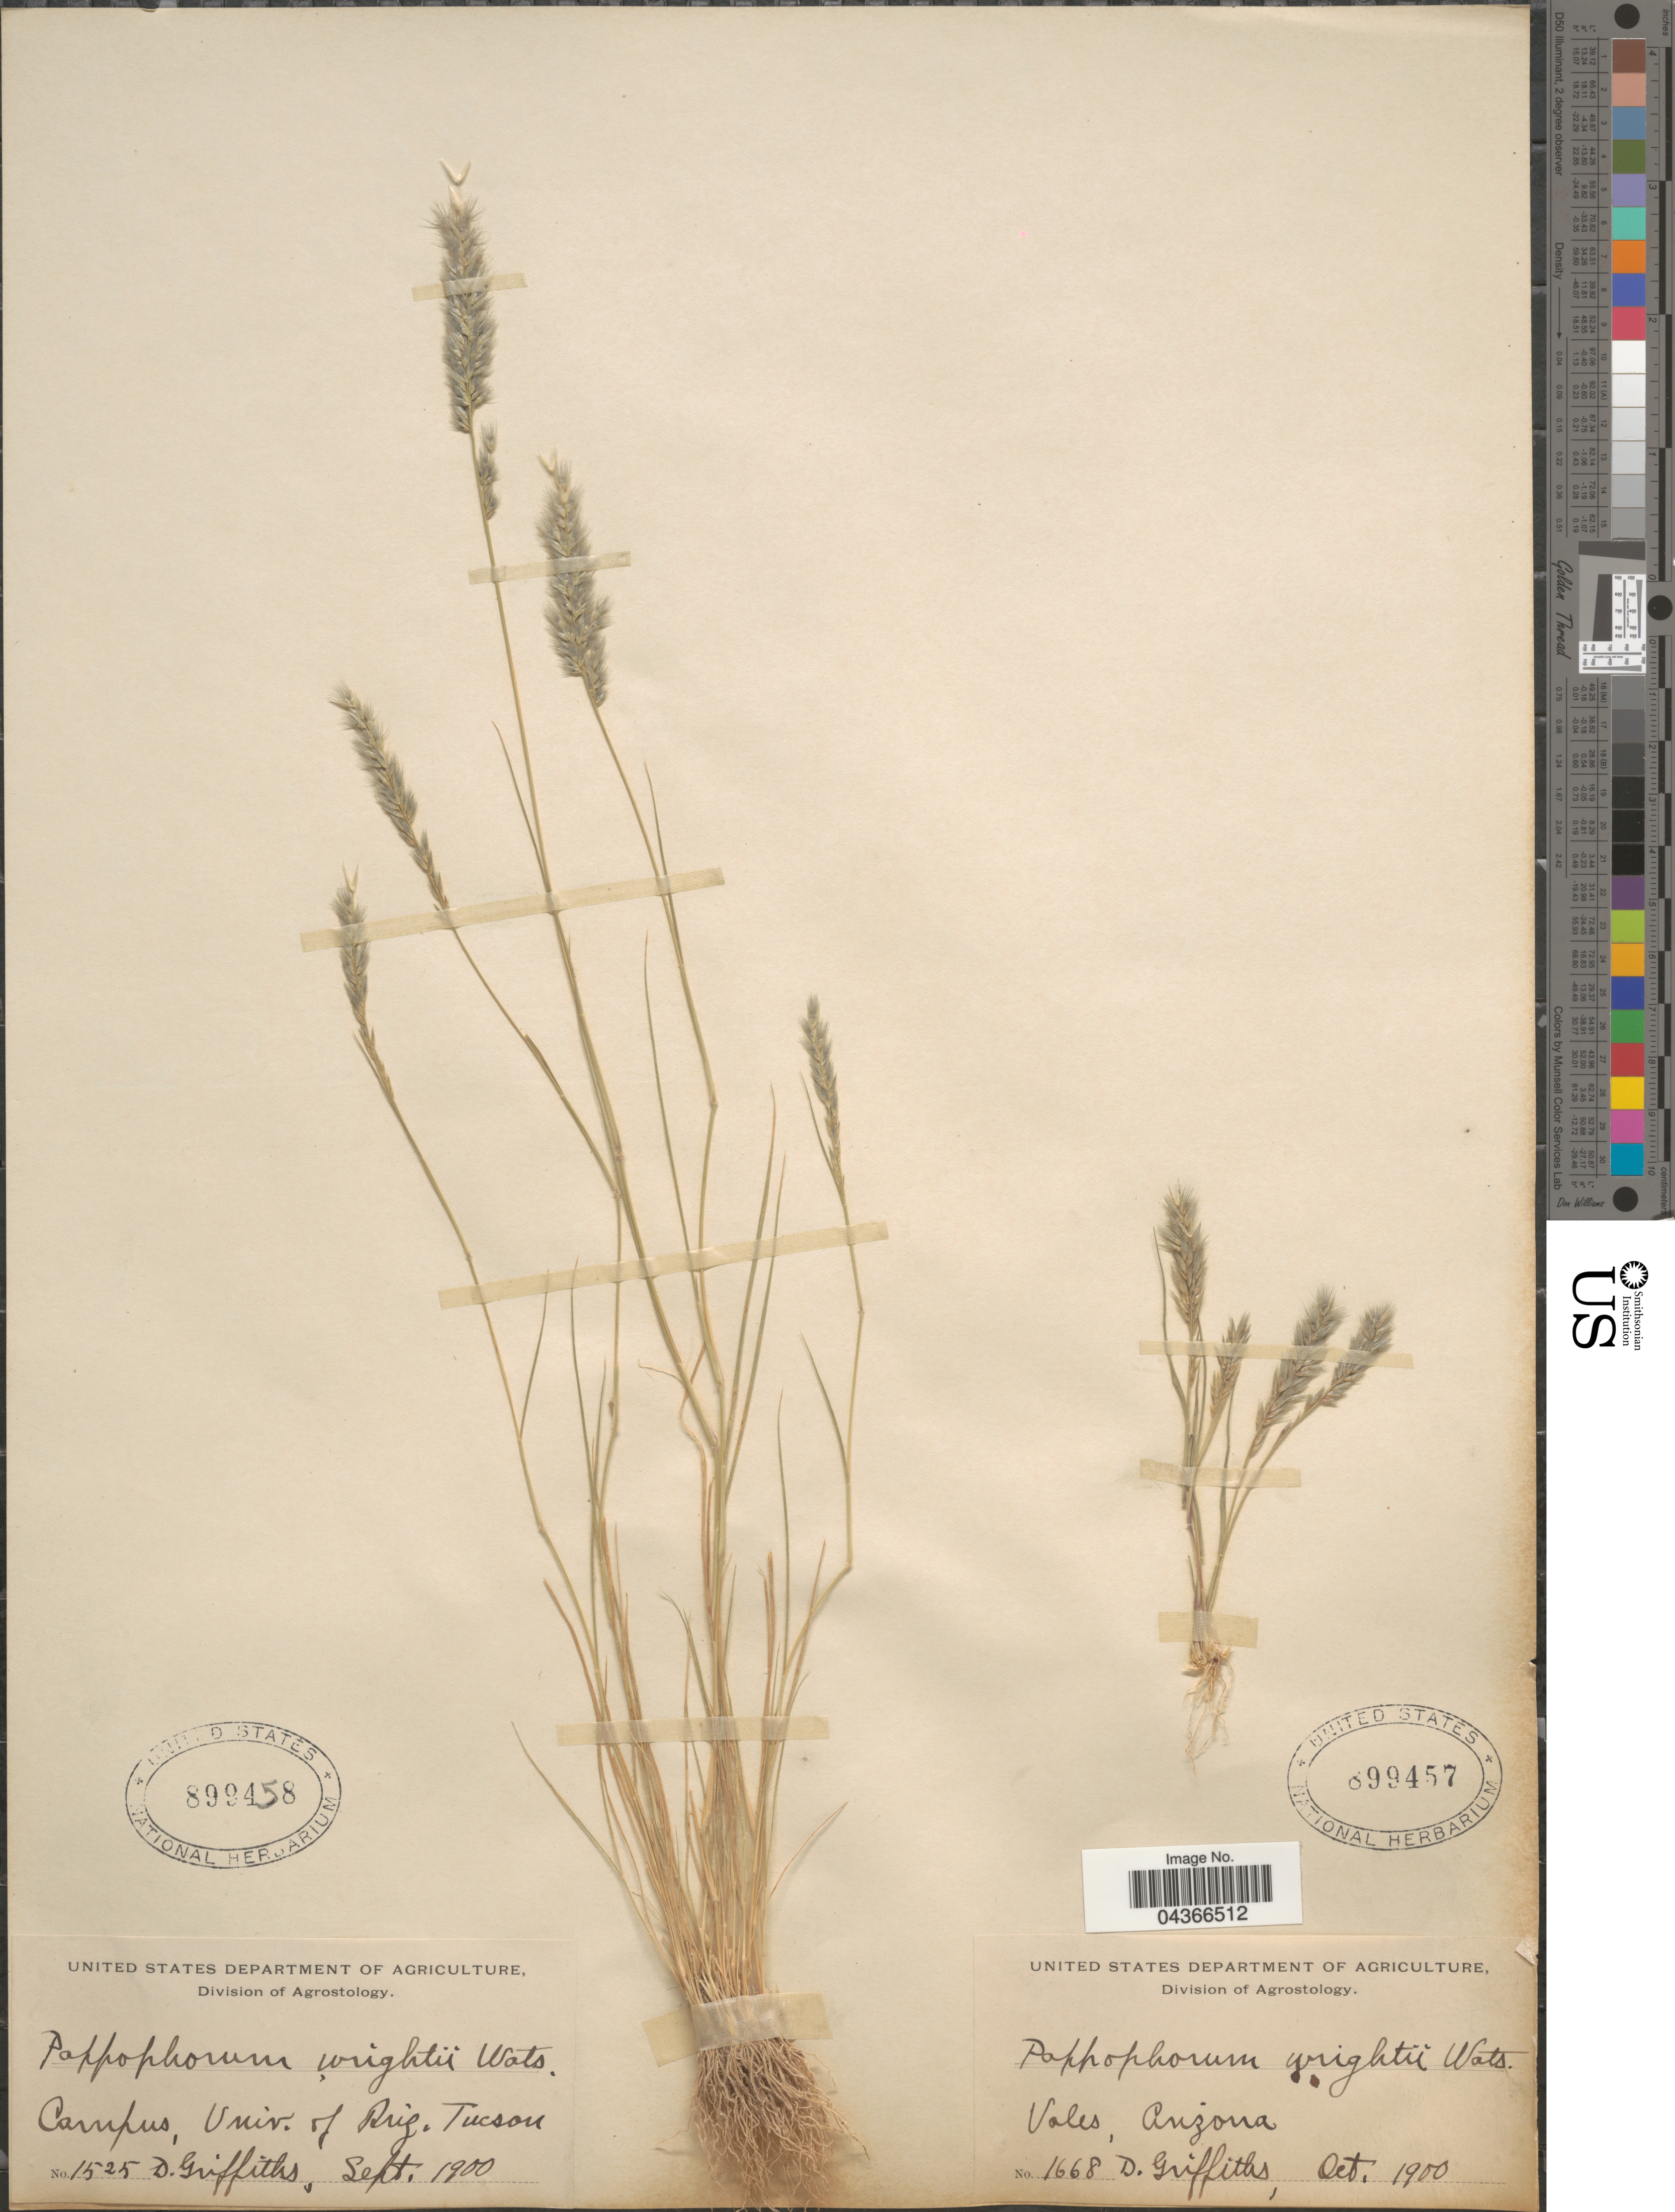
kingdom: Plantae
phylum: Tracheophyta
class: Liliopsida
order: Poales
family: Poaceae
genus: Enneapogon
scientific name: Enneapogon desvauxii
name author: P. Beauv.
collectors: D. Griffiths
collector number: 1668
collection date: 1900-10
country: United States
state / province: Arizona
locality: Vales.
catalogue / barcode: US 899457-2